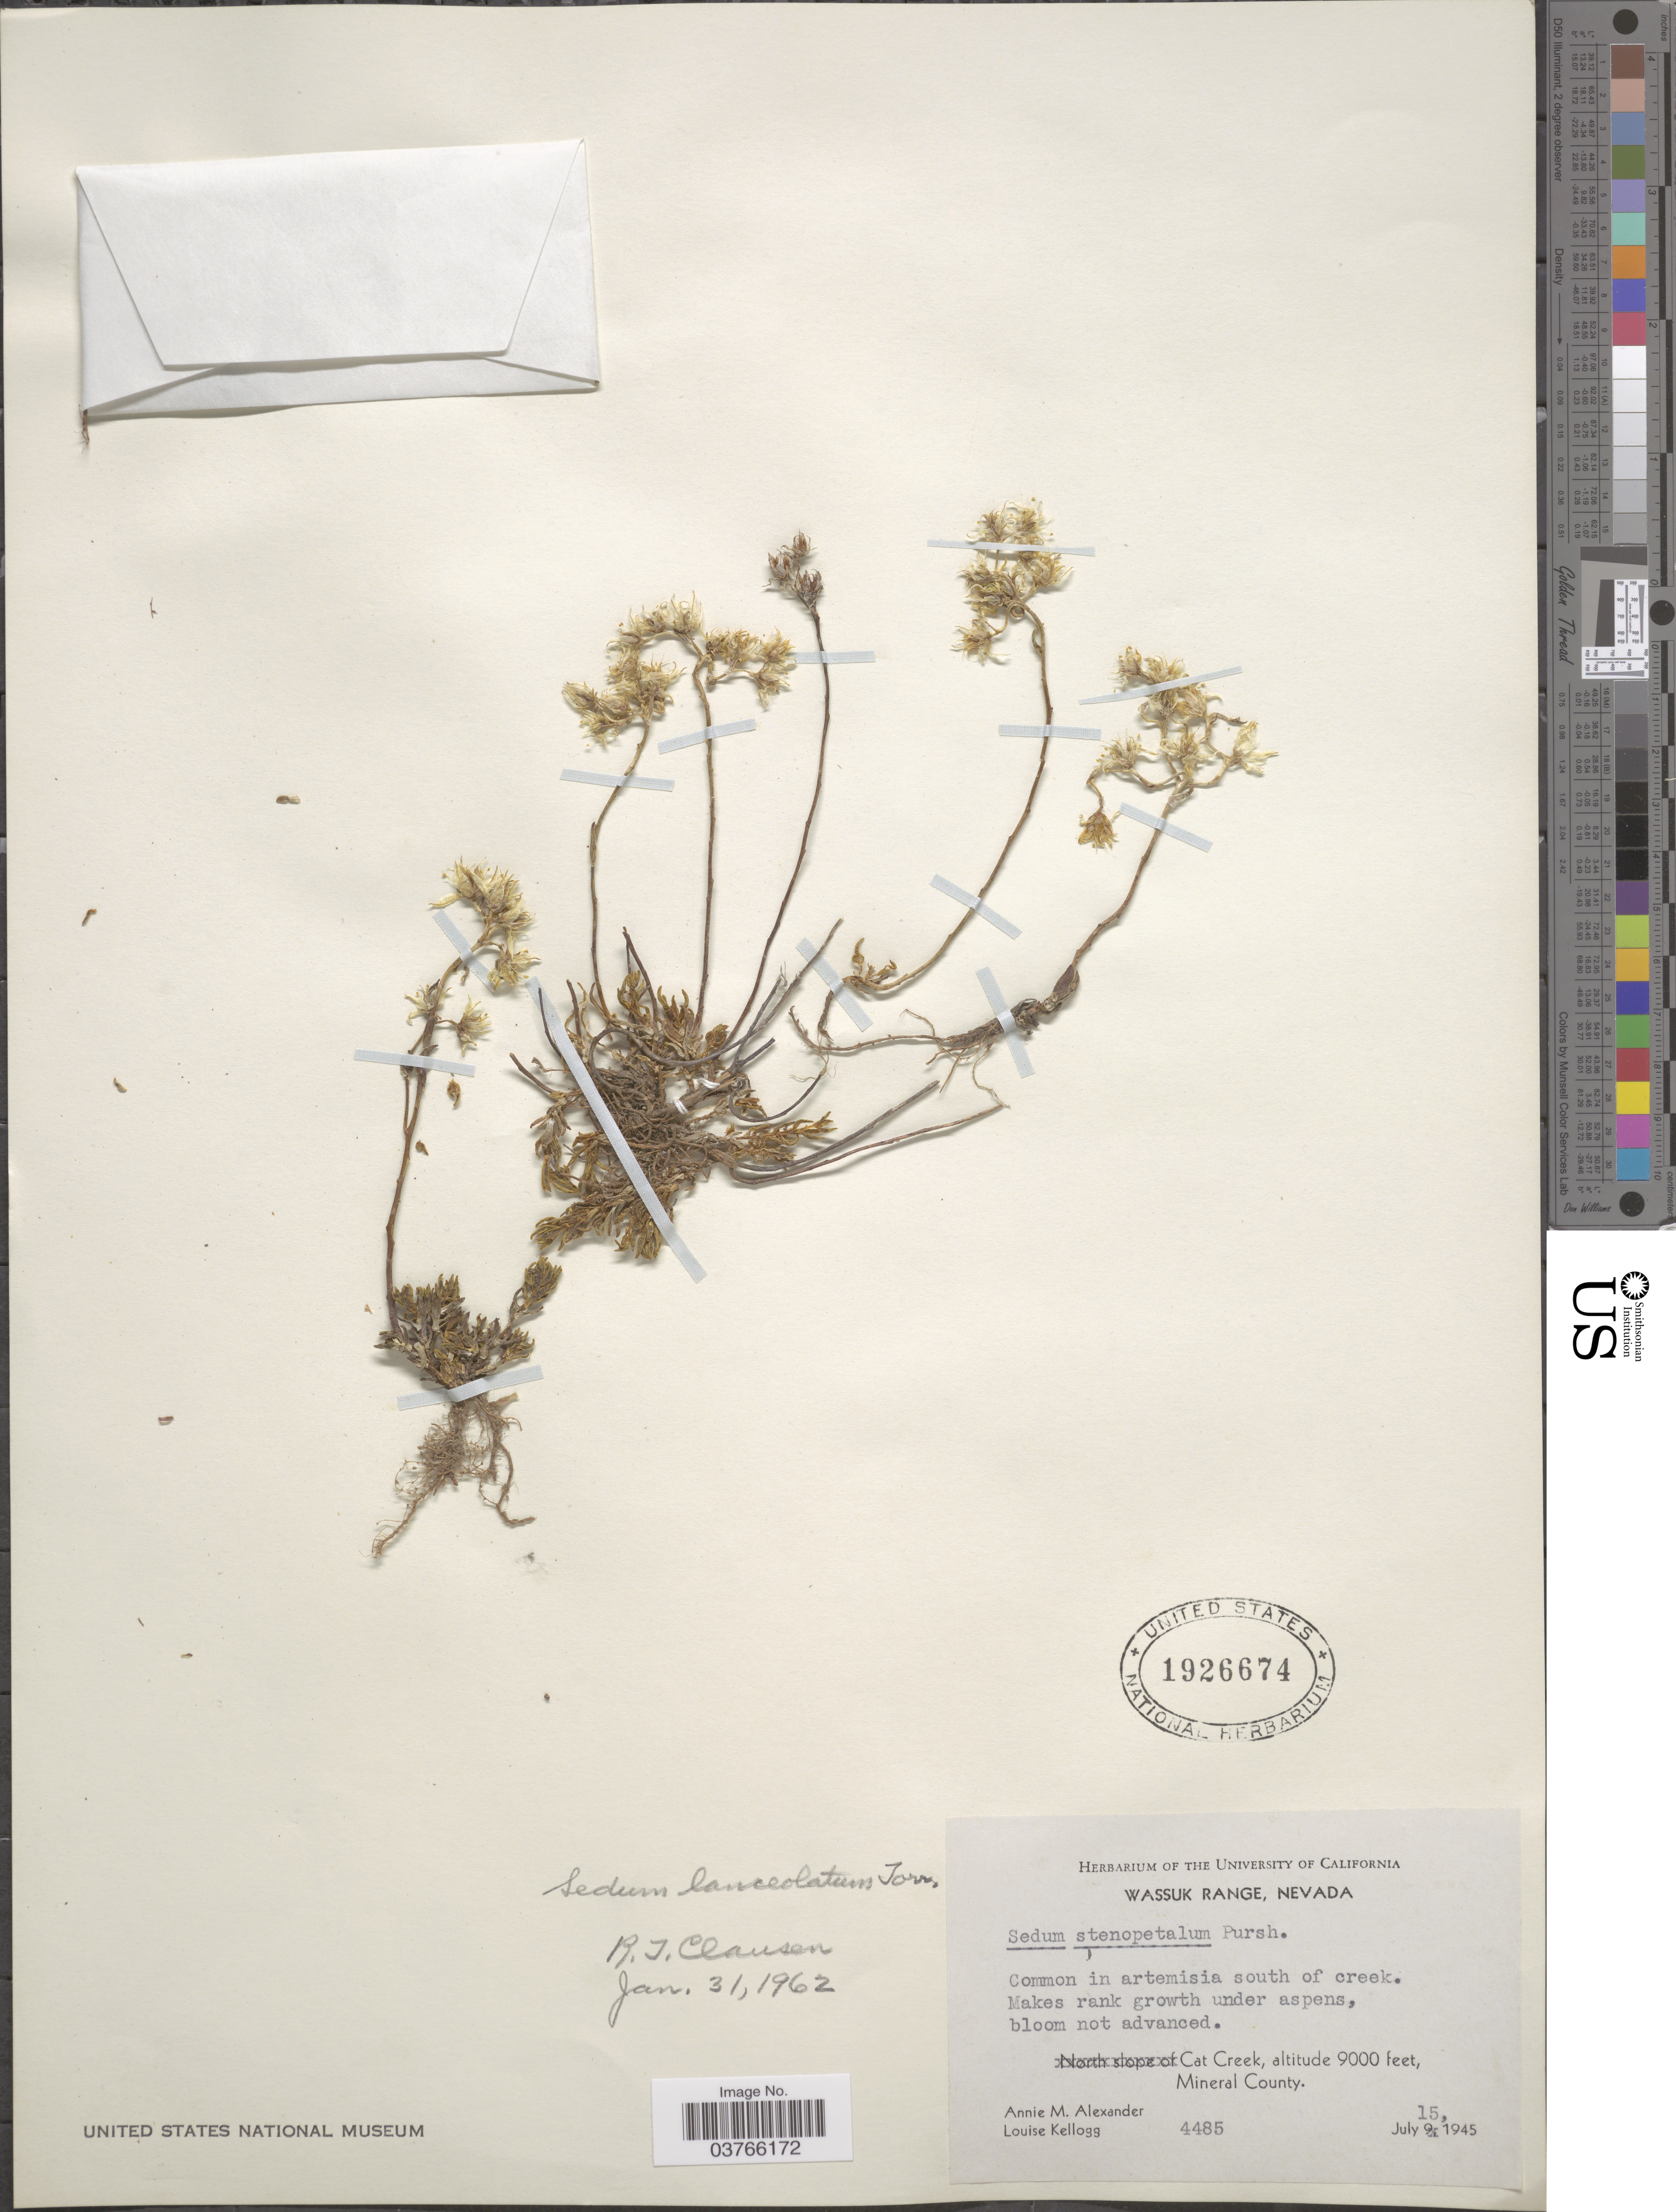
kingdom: Plantae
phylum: Tracheophyta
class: Magnoliopsida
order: Saxifragales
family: Crassulaceae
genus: Sedum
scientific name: Sedum lanceolatum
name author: Torr.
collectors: A. M. Alexander & L. Kellogg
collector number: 4485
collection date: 1945-07-15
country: United States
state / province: Nevada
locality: Wassuk Range, Cat Creek, Mineral County.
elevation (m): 2743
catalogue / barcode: US 1926674